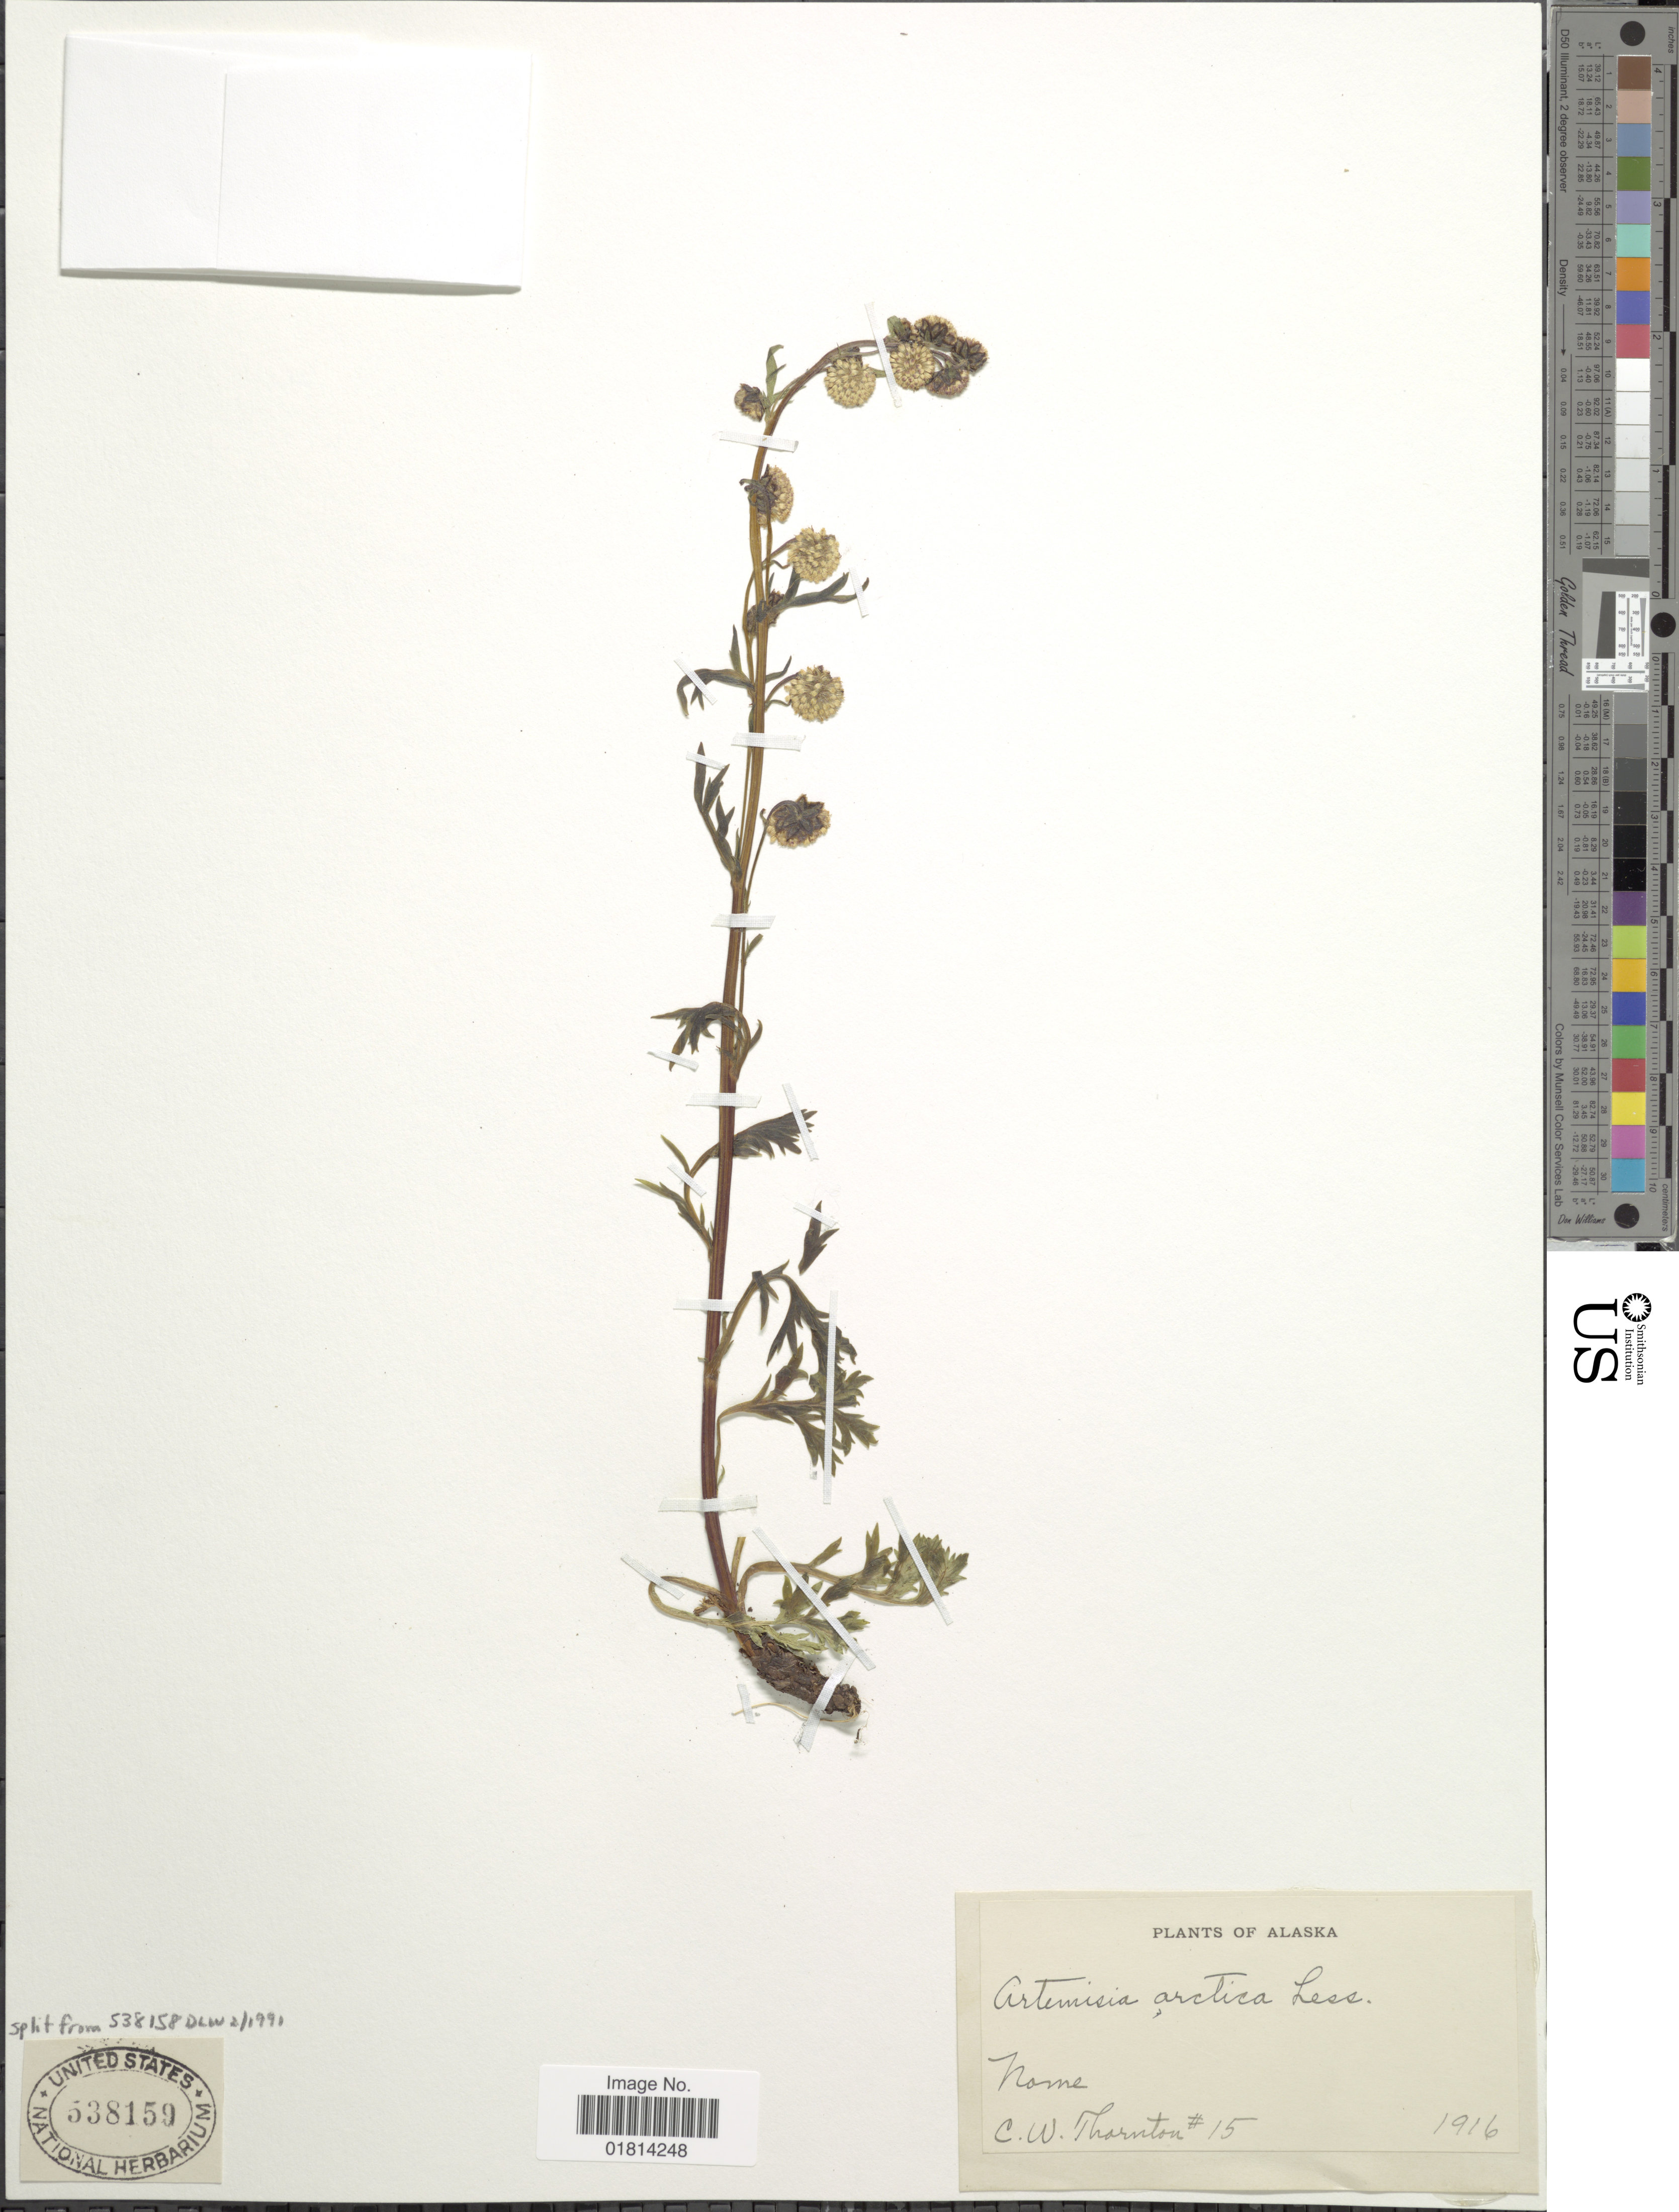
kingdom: Plantae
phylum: Tracheophyta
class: Magnoliopsida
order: Asterales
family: Asteraceae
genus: Artemisia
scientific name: Artemisia arctica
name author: Less.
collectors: C. Thornton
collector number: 15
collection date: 1916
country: United States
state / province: Alaska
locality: Nome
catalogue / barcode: US 538159